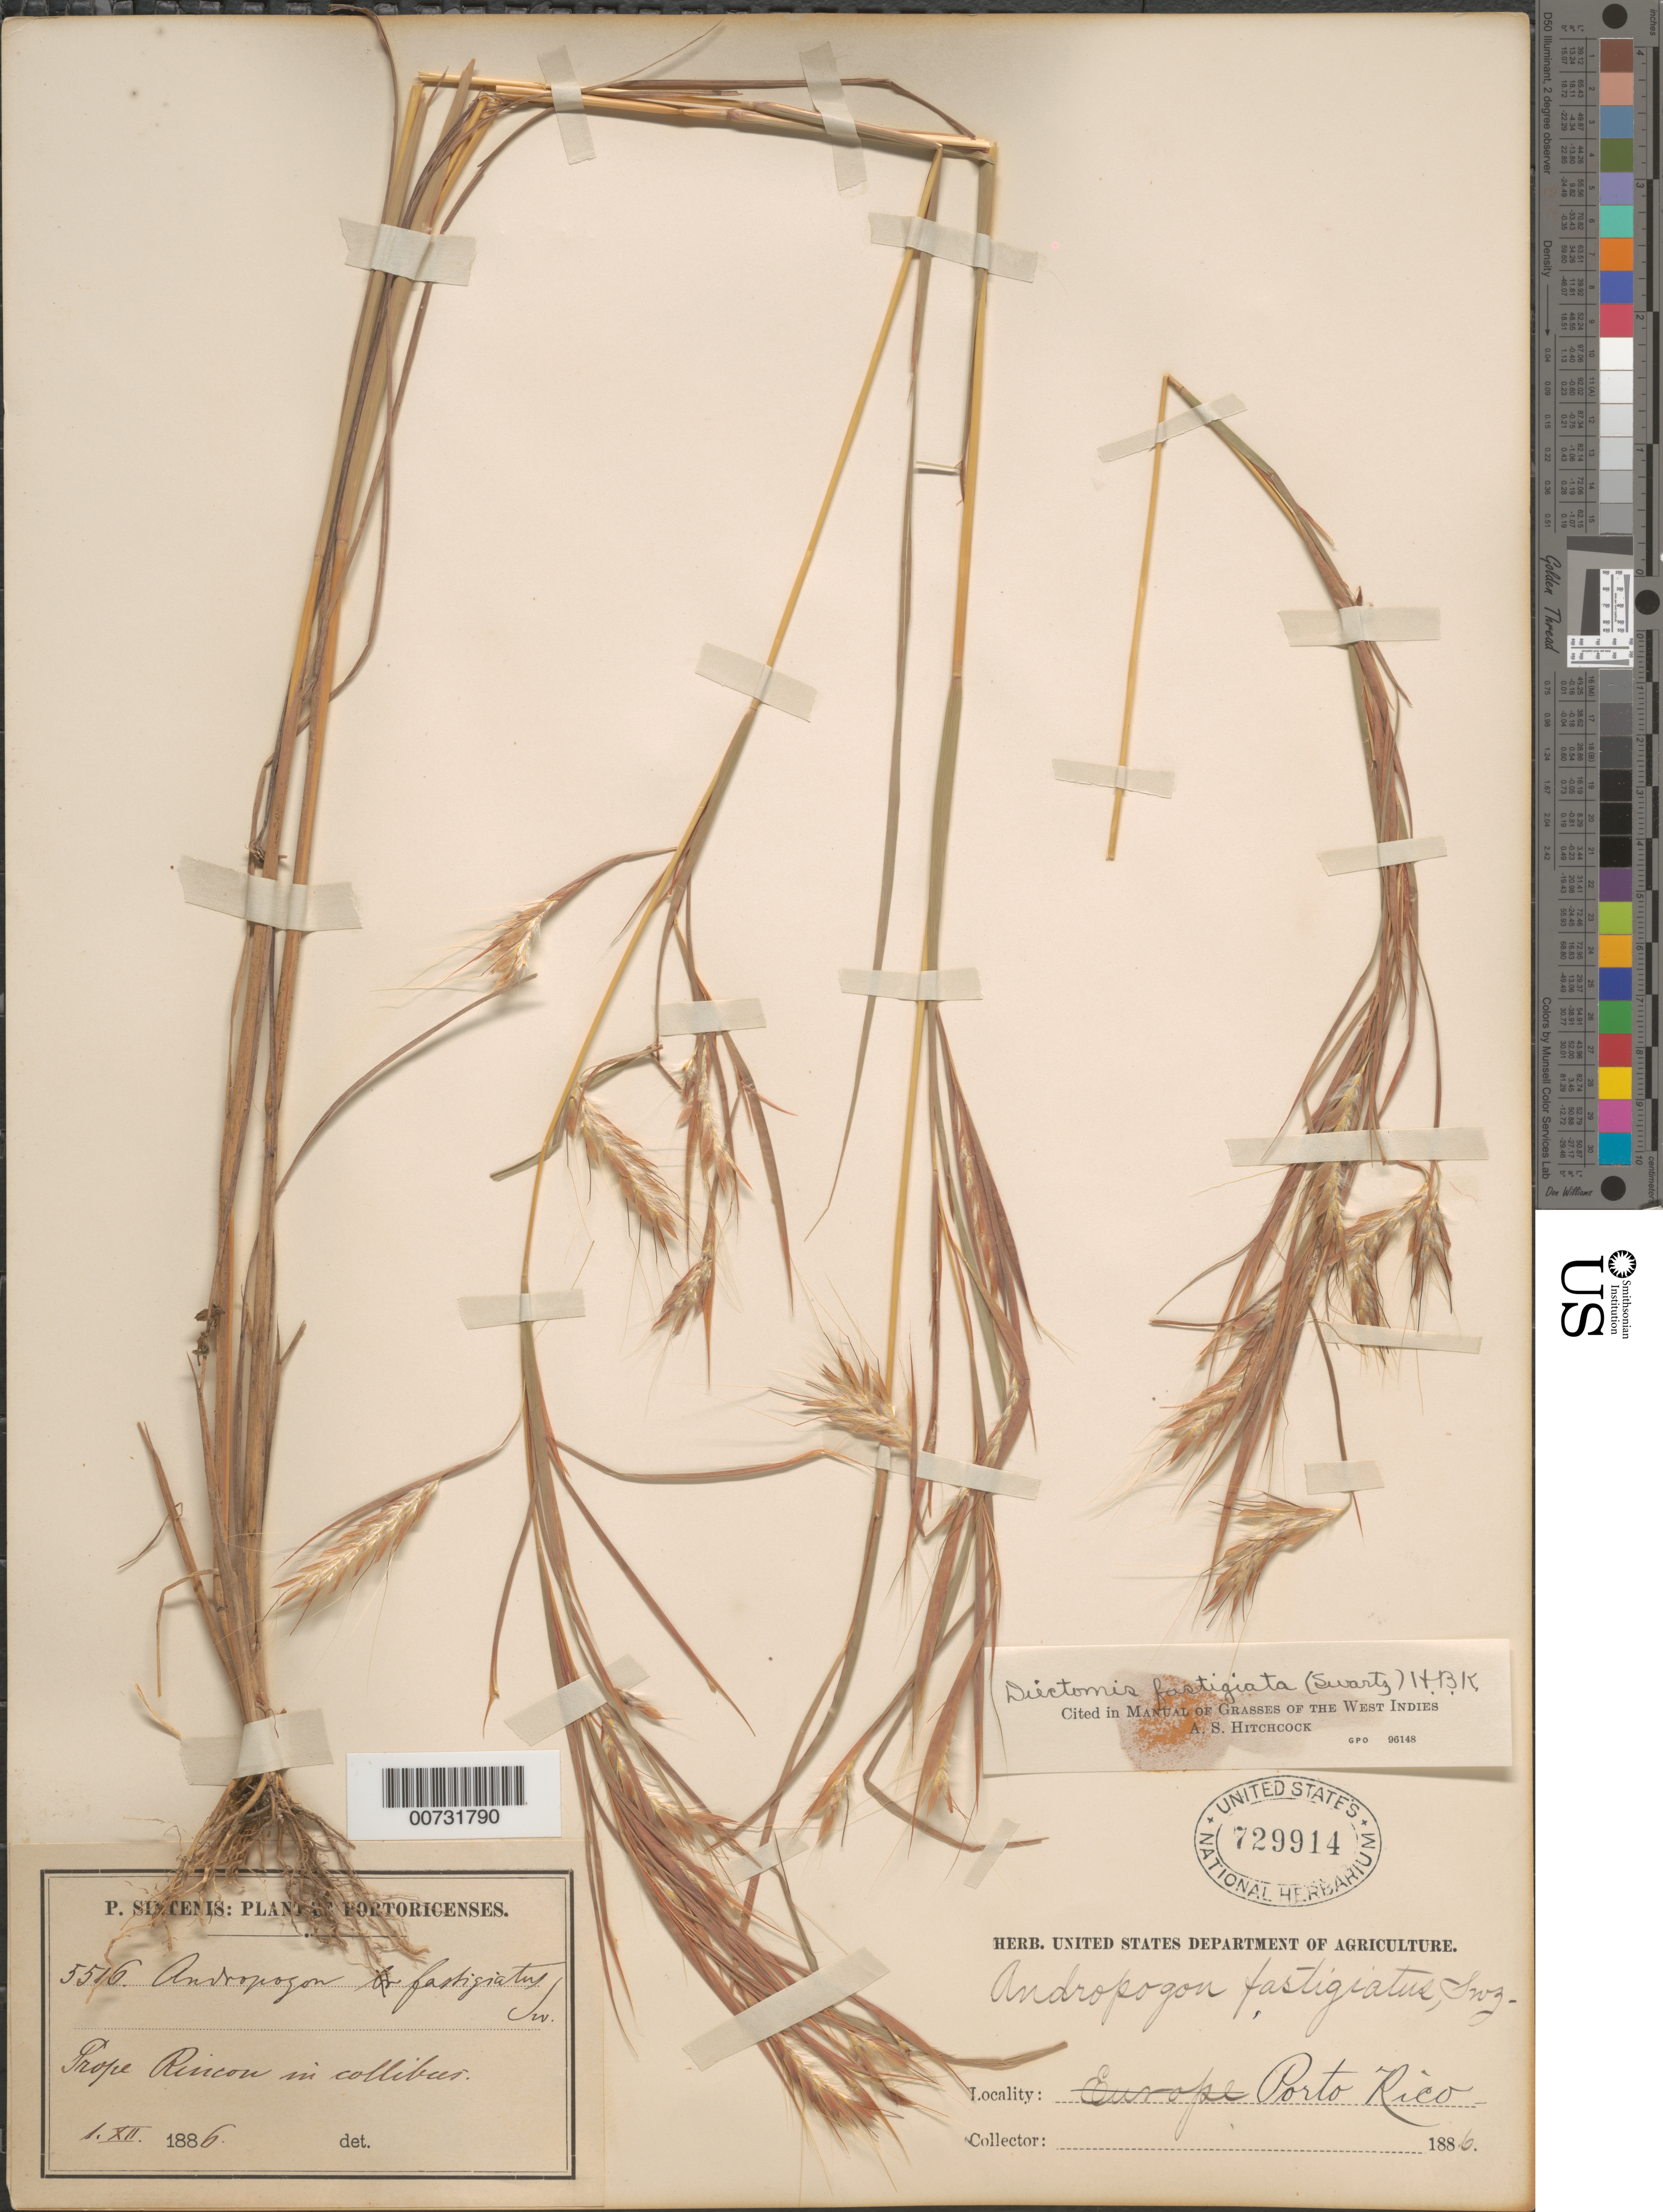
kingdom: Plantae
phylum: Tracheophyta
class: Liliopsida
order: Poales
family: Poaceae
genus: Andropogon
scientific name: Andropogon fastigiatus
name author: Sw.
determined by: Hitchcock, Albert S.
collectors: P. Sintenis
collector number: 5516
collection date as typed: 01 Dec 1886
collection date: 1886-12-01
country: Puerto Rico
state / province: Rincón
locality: Prope Rincon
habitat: In collibus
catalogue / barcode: US 729914